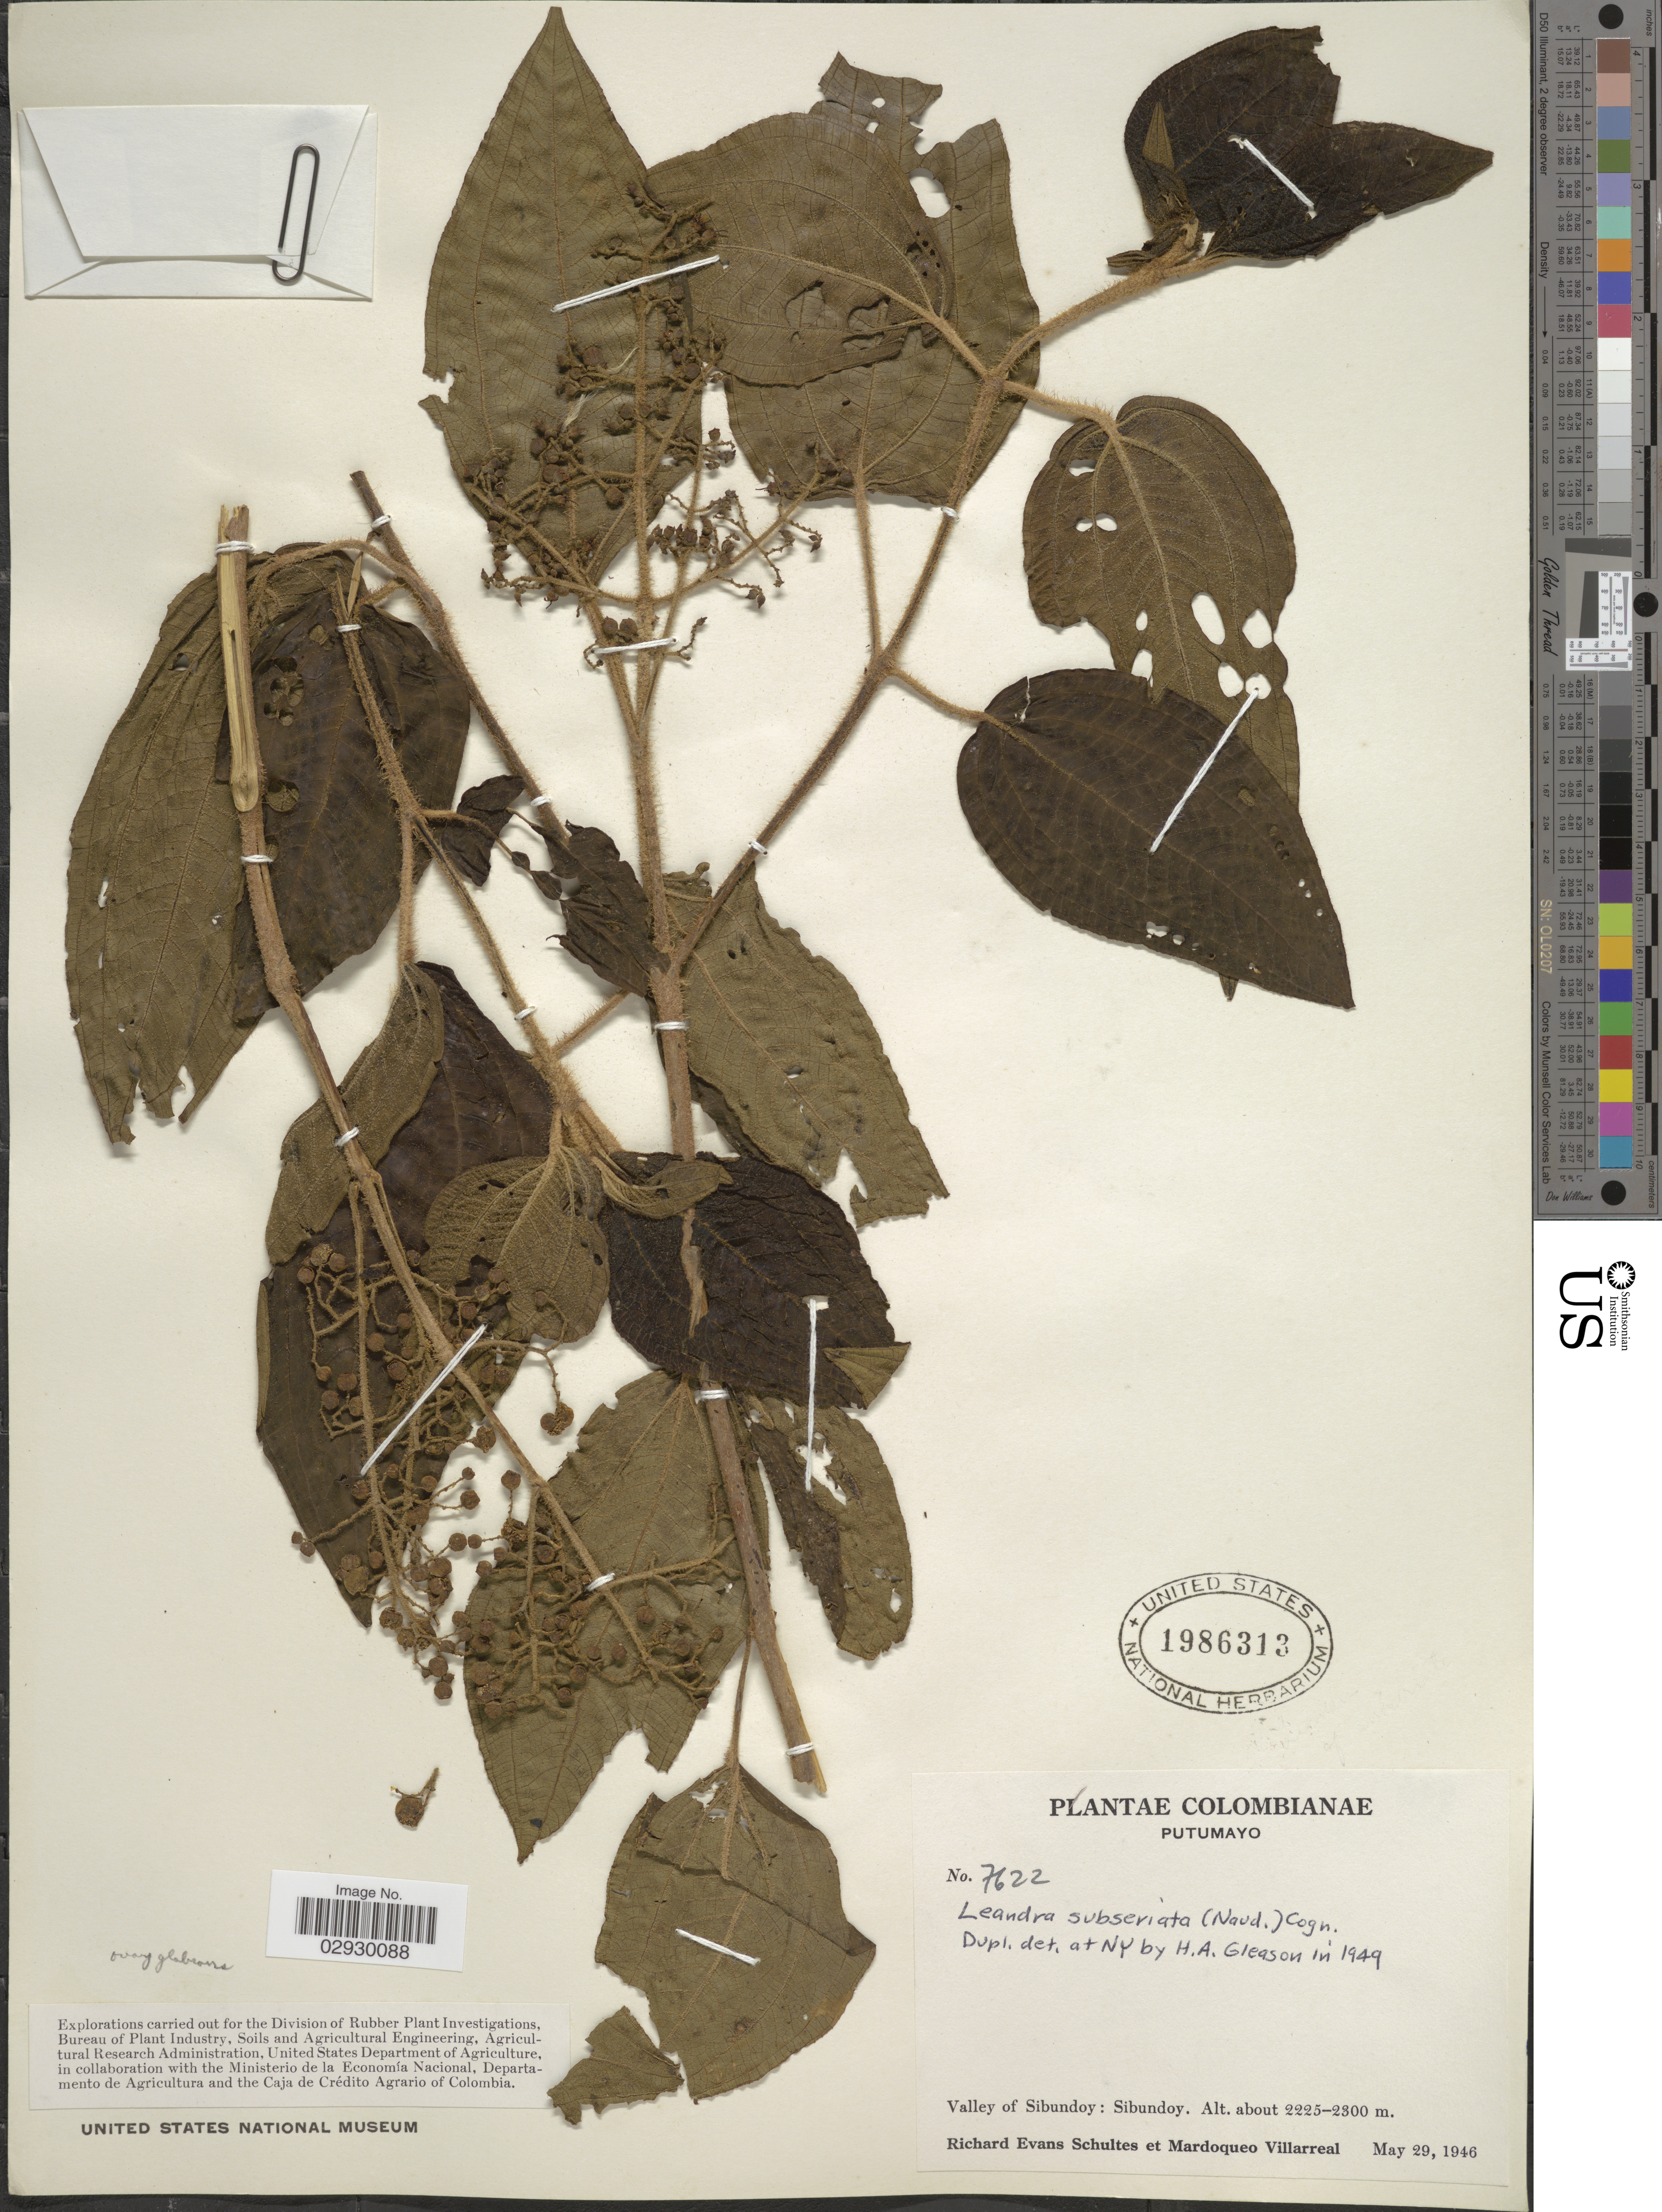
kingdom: Plantae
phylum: Tracheophyta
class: Magnoliopsida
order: Myrtales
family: Melastomataceae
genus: Leandra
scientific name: Leandra subseriata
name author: (Naudin) Cogn.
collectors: R. E. Schultes & M. Villarreal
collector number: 7622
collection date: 1946-05-29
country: Colombia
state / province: Putumayo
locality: Valley of Sibundoy: Sibundoy.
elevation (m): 2225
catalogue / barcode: US 1986313